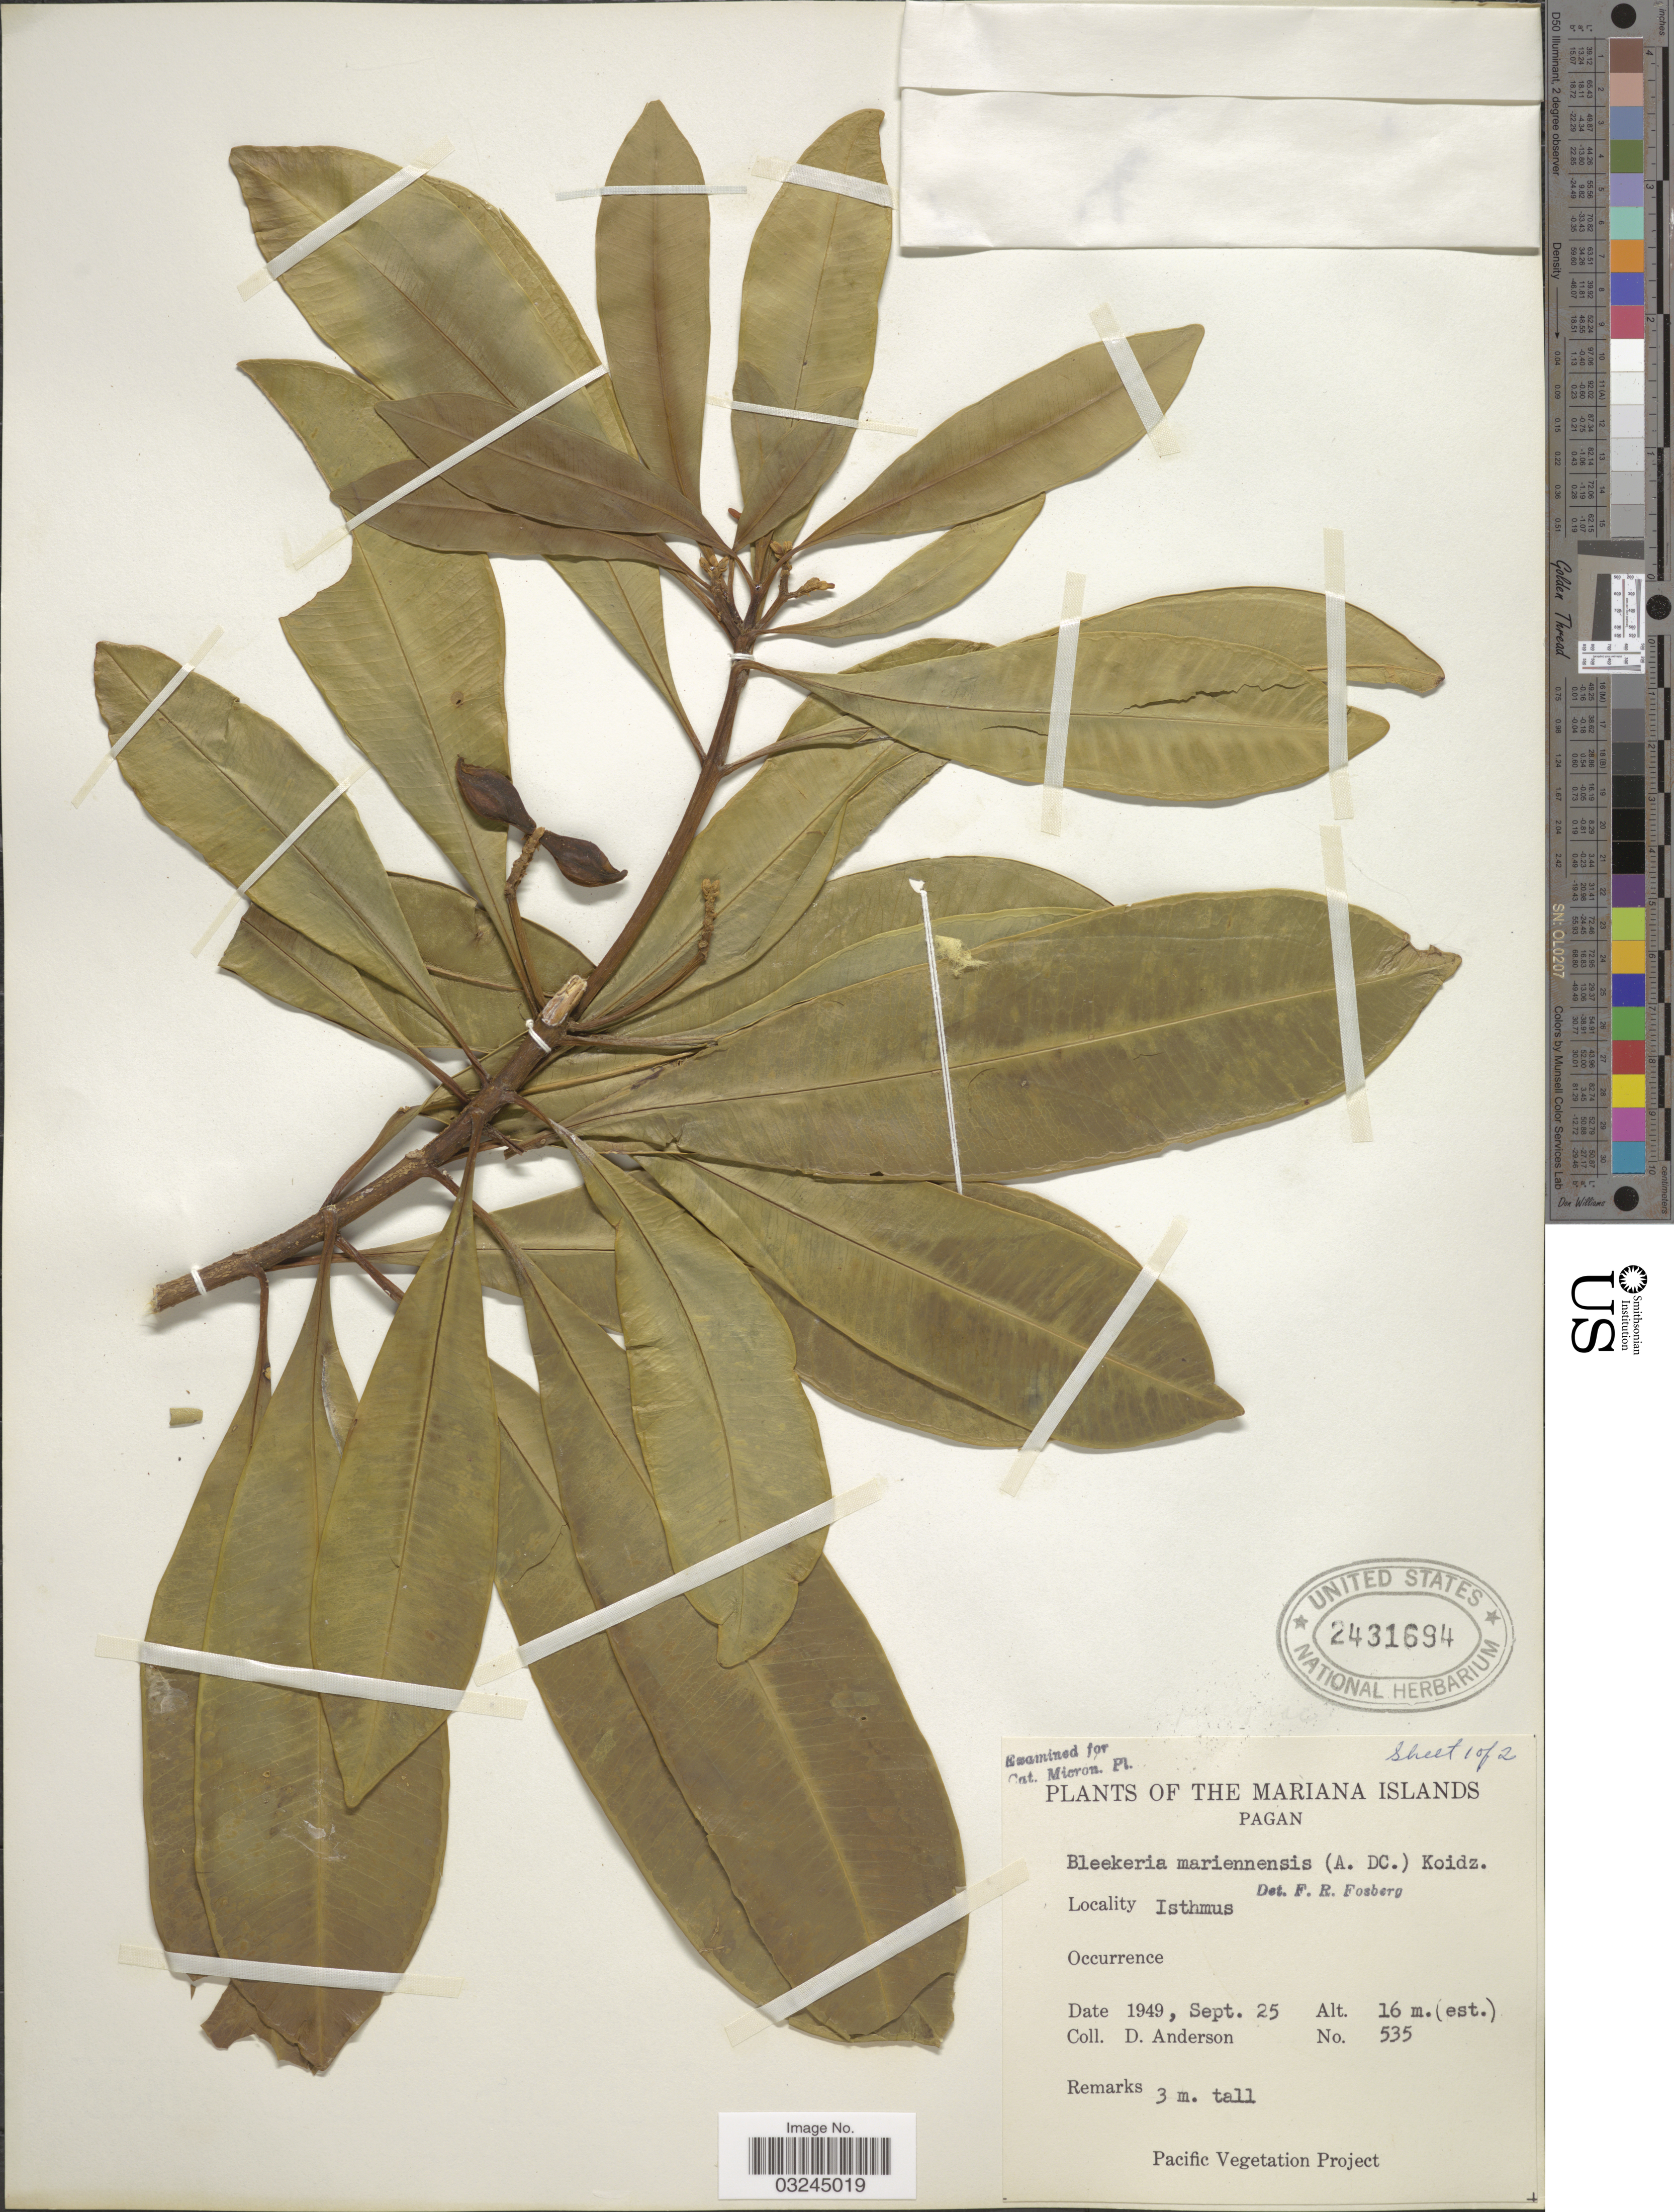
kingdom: Plantae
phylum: Tracheophyta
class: Magnoliopsida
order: Gentianales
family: Apocynaceae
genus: Ochrosia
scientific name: Ochrosia mariannensis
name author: A. DC.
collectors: D. Anderson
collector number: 535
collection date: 1949-09-25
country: Northern Mariana Islands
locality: Pagan. Isthmus.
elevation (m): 16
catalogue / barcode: US 2431694